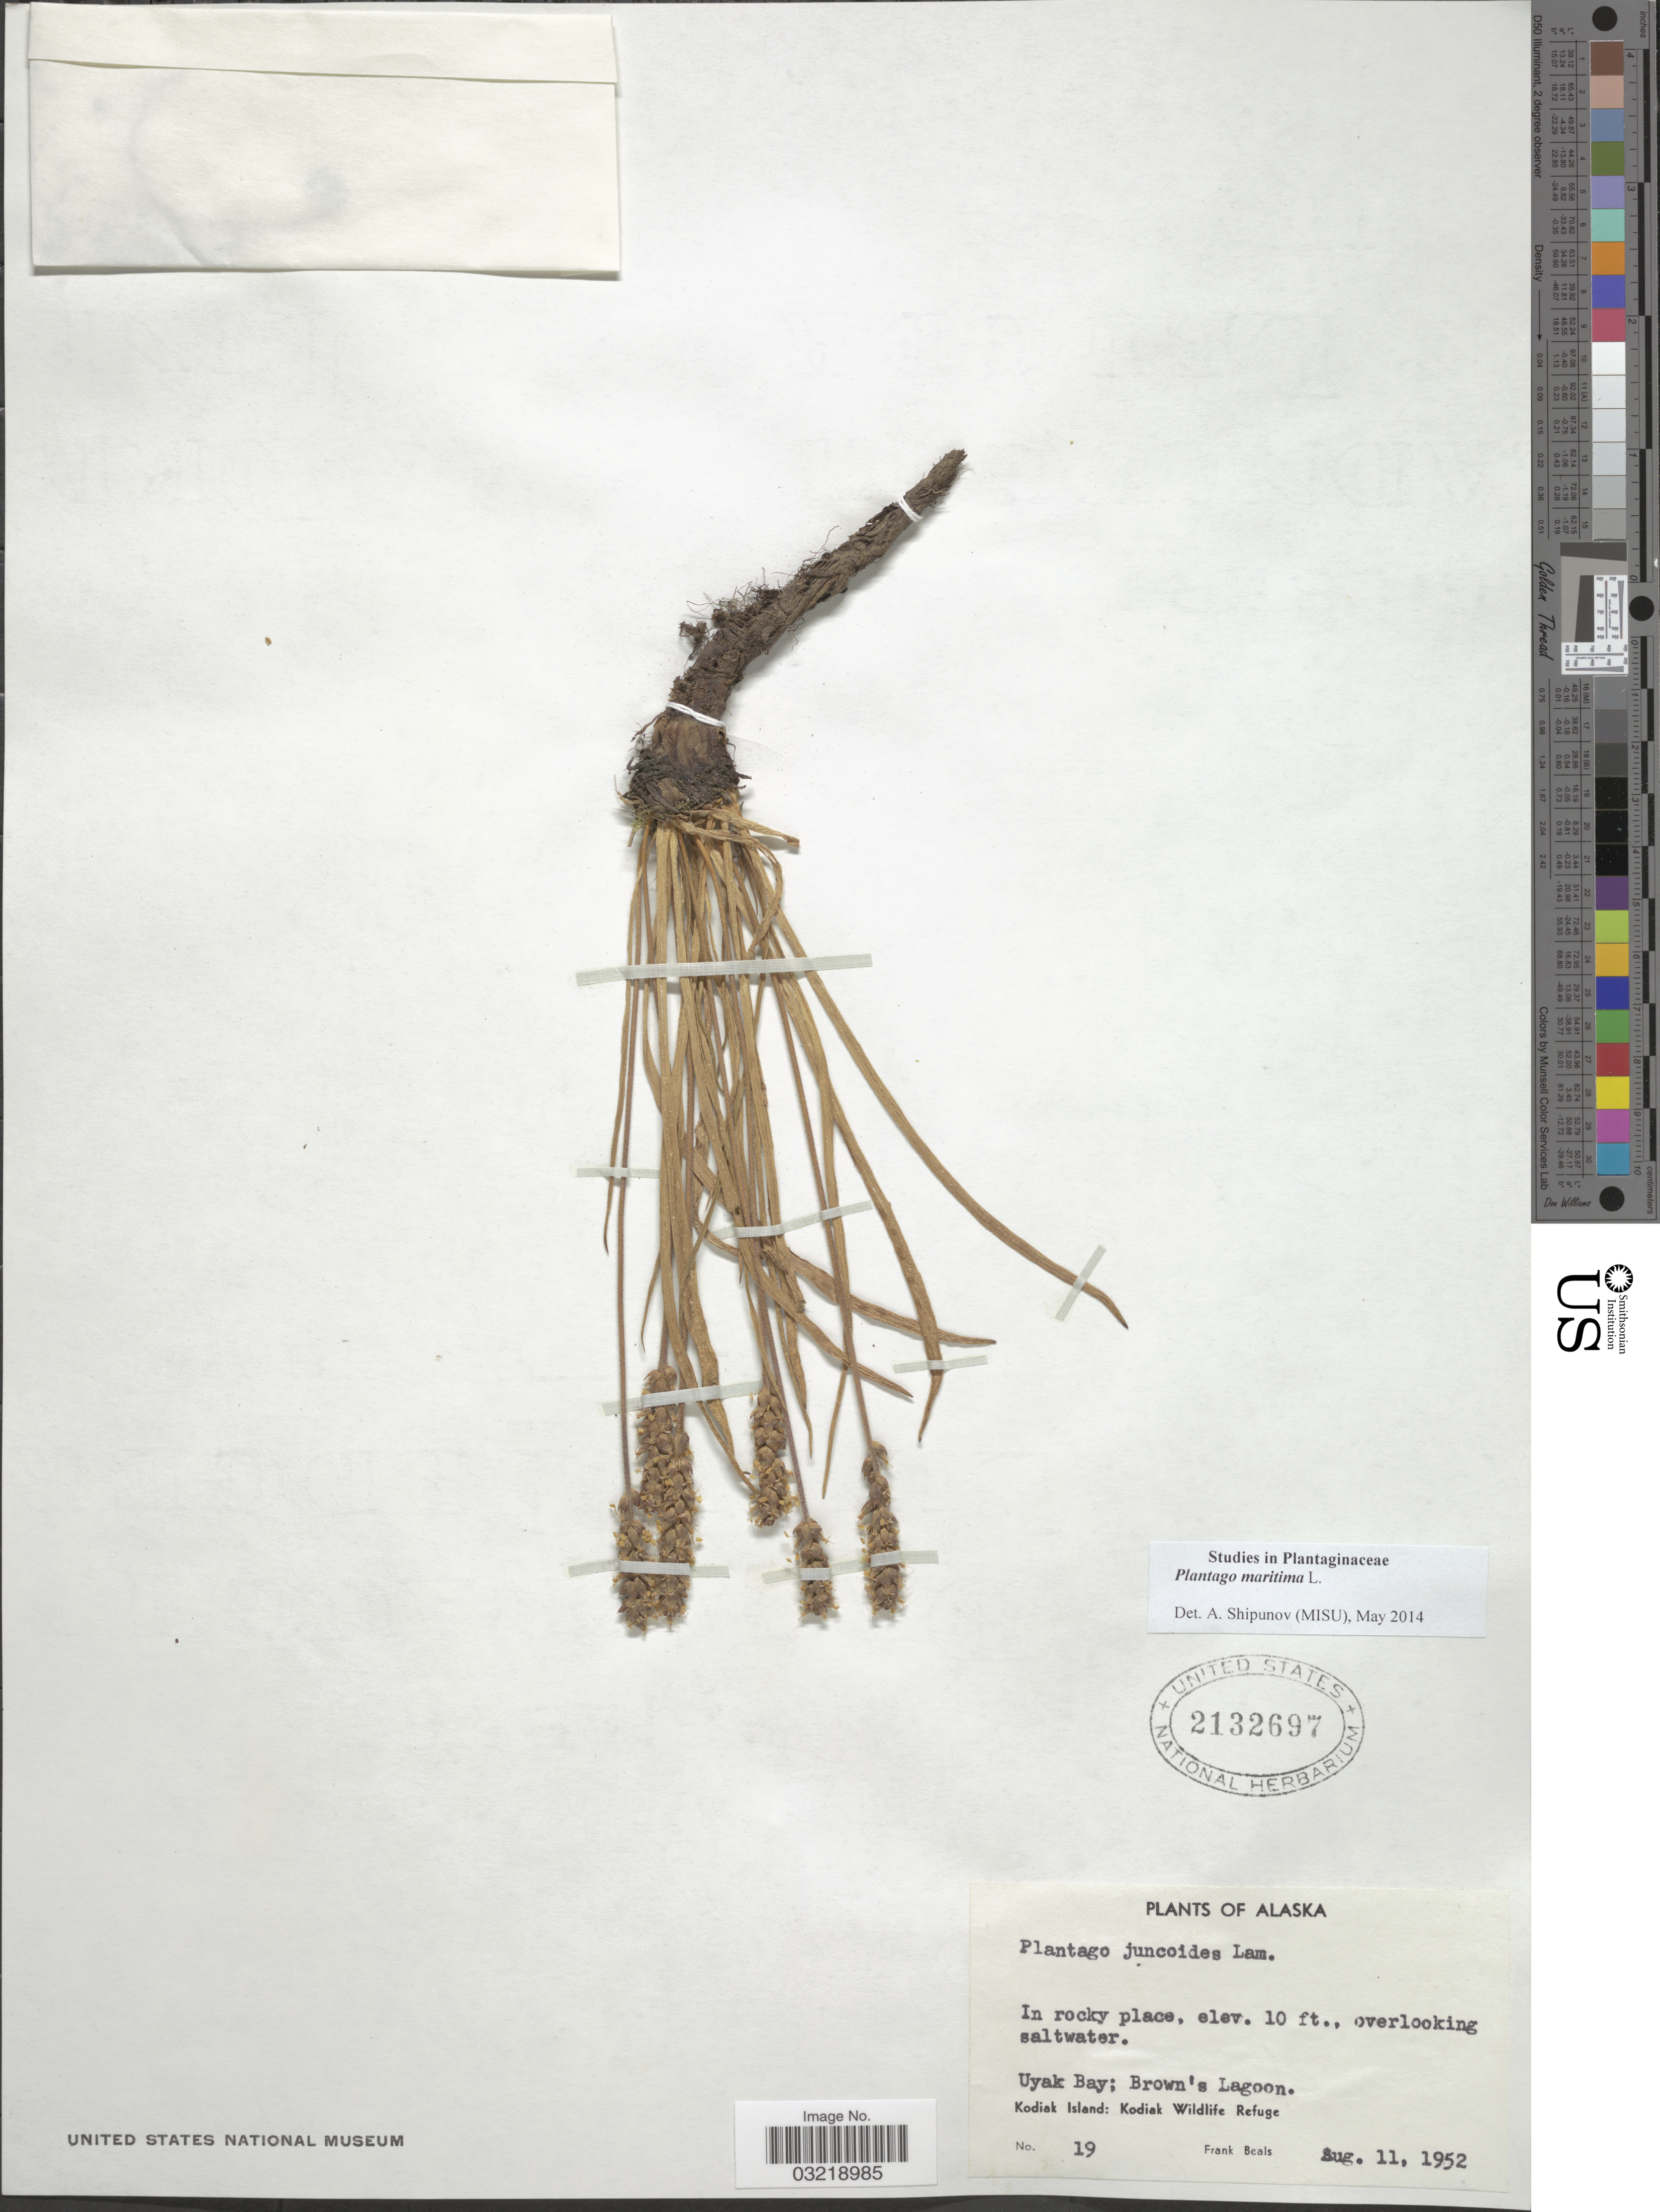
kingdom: Plantae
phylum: Tracheophyta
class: Magnoliopsida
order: Lamiales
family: Plantaginaceae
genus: Plantago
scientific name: Plantago maritima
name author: L.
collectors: F. Beals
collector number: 19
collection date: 1952-08-11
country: United States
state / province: Alaska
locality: Uyak Bay: Brown's Lagoon. Kodiak Island: Kodiak Wildlife Refuge.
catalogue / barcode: US 2132697